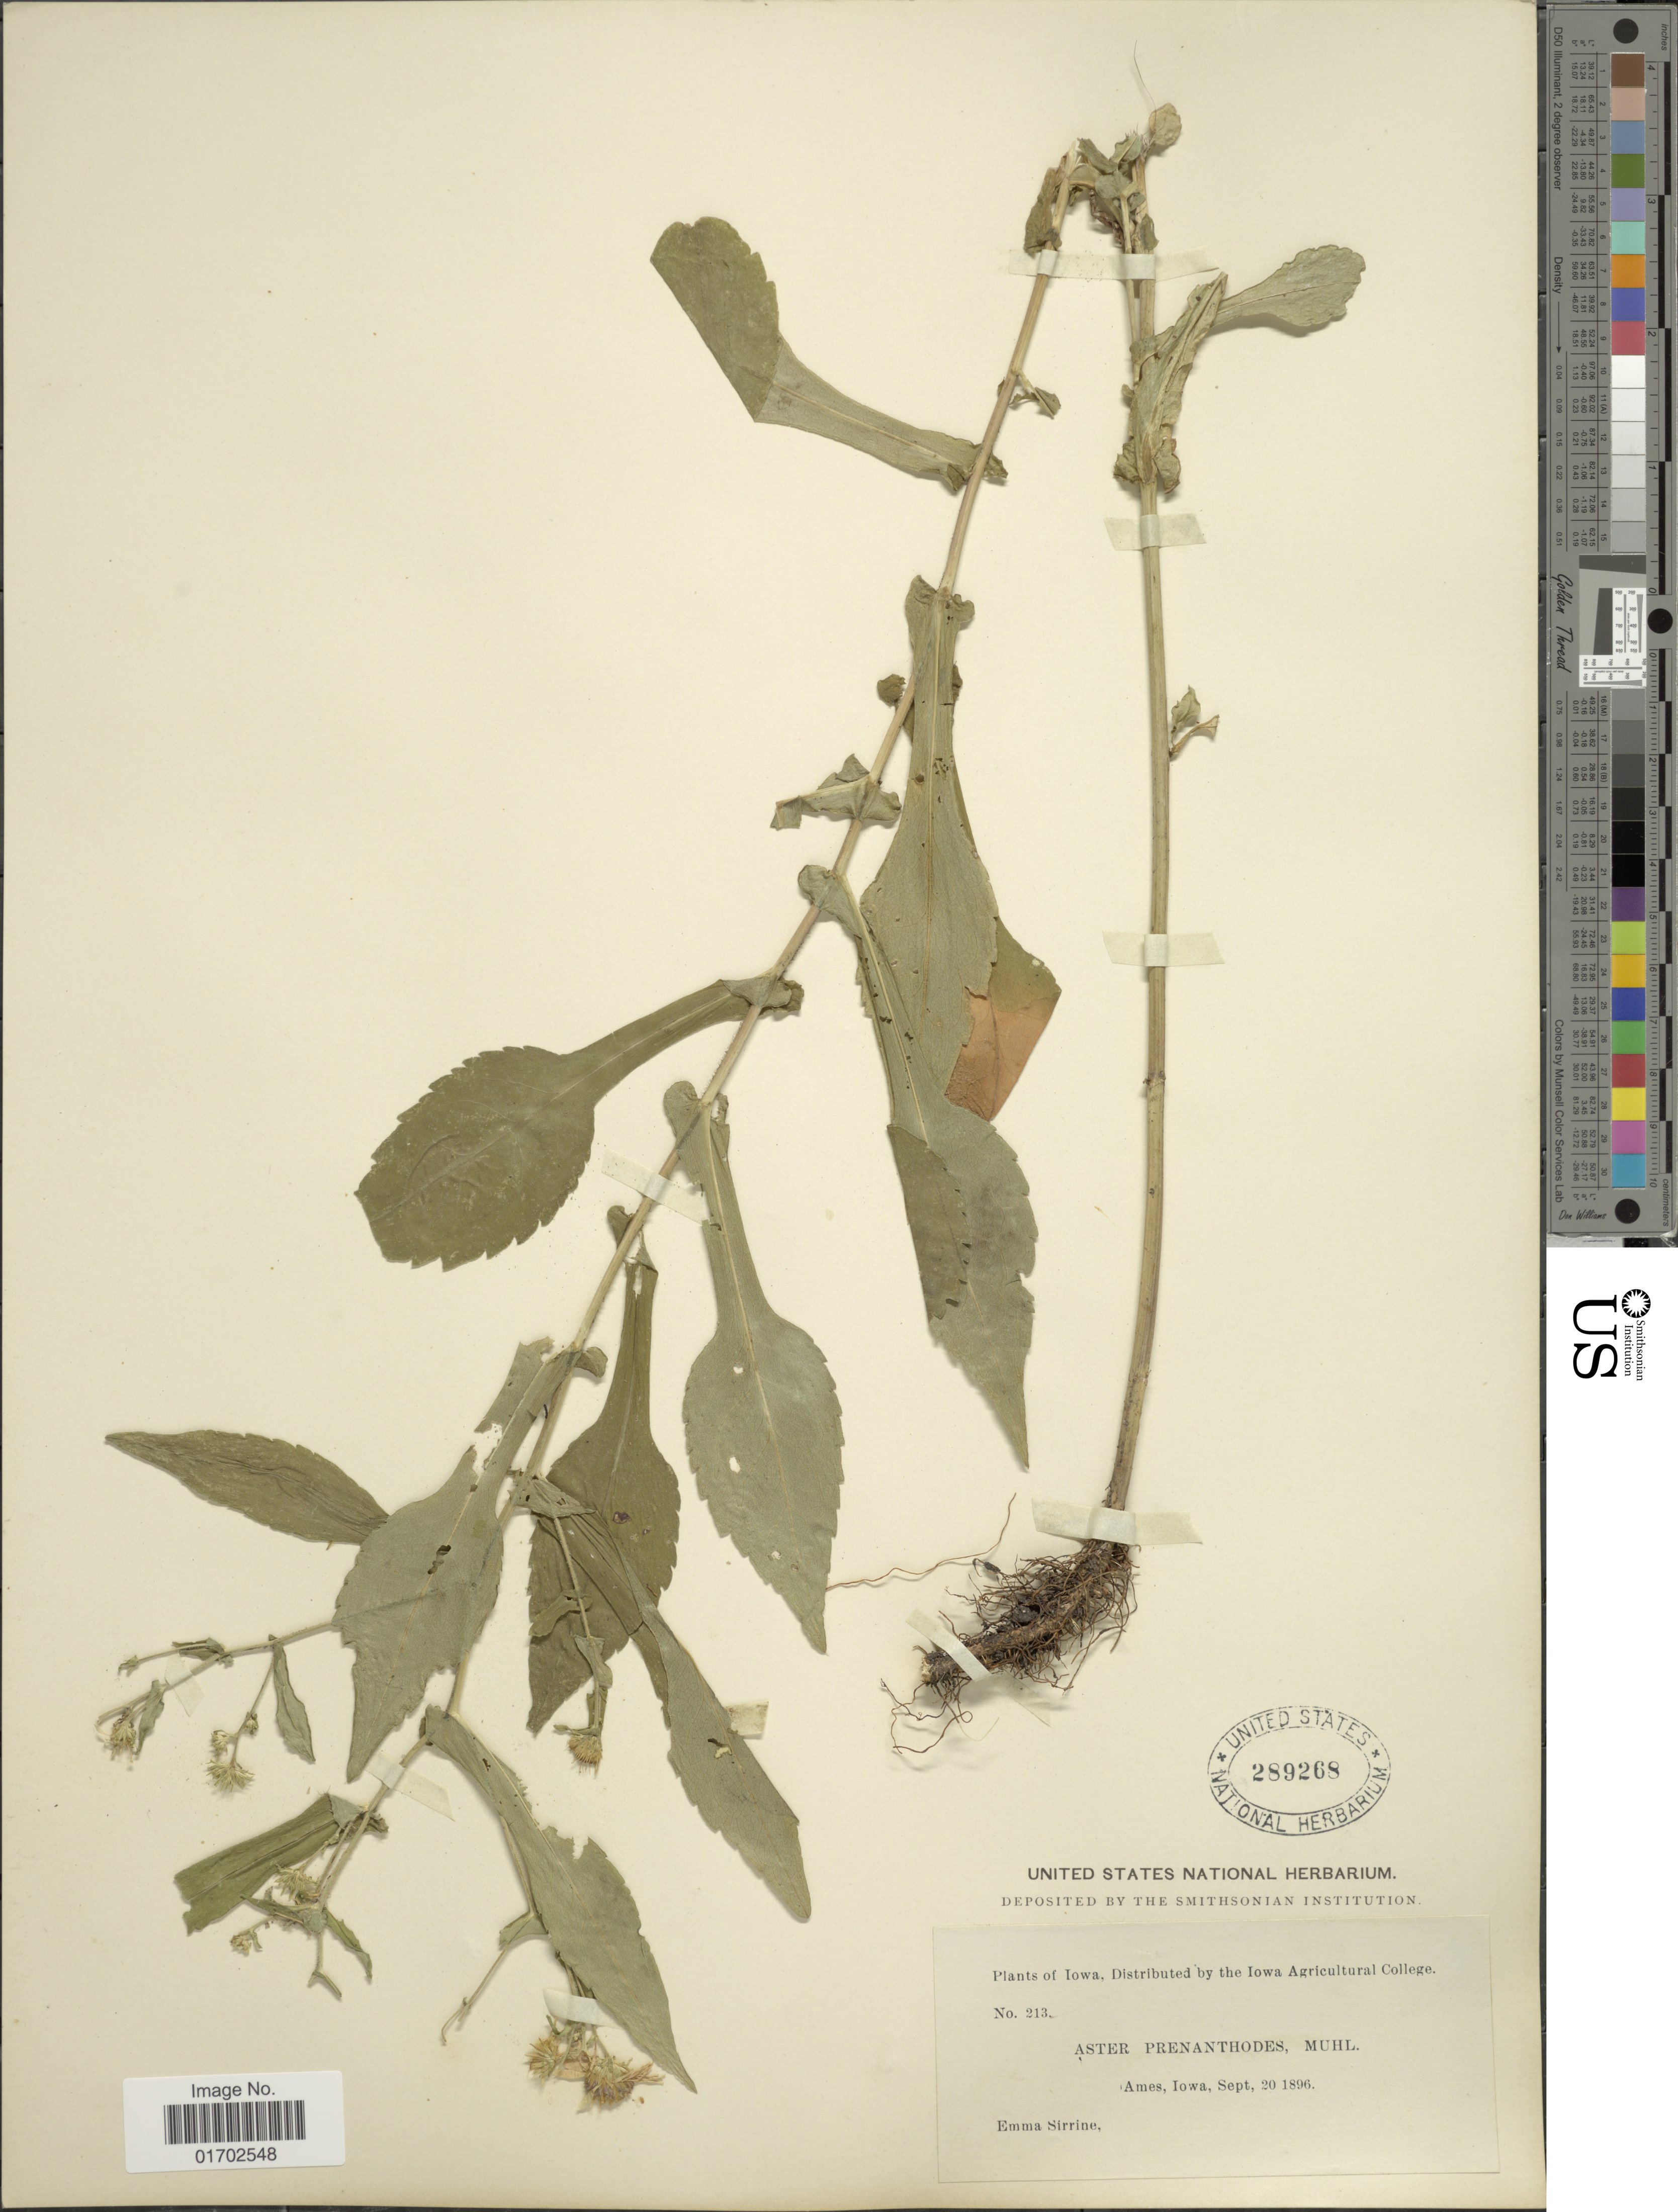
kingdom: Plantae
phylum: Tracheophyta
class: Magnoliopsida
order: Asterales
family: Asteraceae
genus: Symphyotrichum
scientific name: Symphyotrichum prenanthoides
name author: (Muhl. ex Willd.) G.L. Nesom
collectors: E. Sirrine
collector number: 213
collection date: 1896-09-20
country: United States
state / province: Iowa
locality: Ames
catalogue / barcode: US 289268